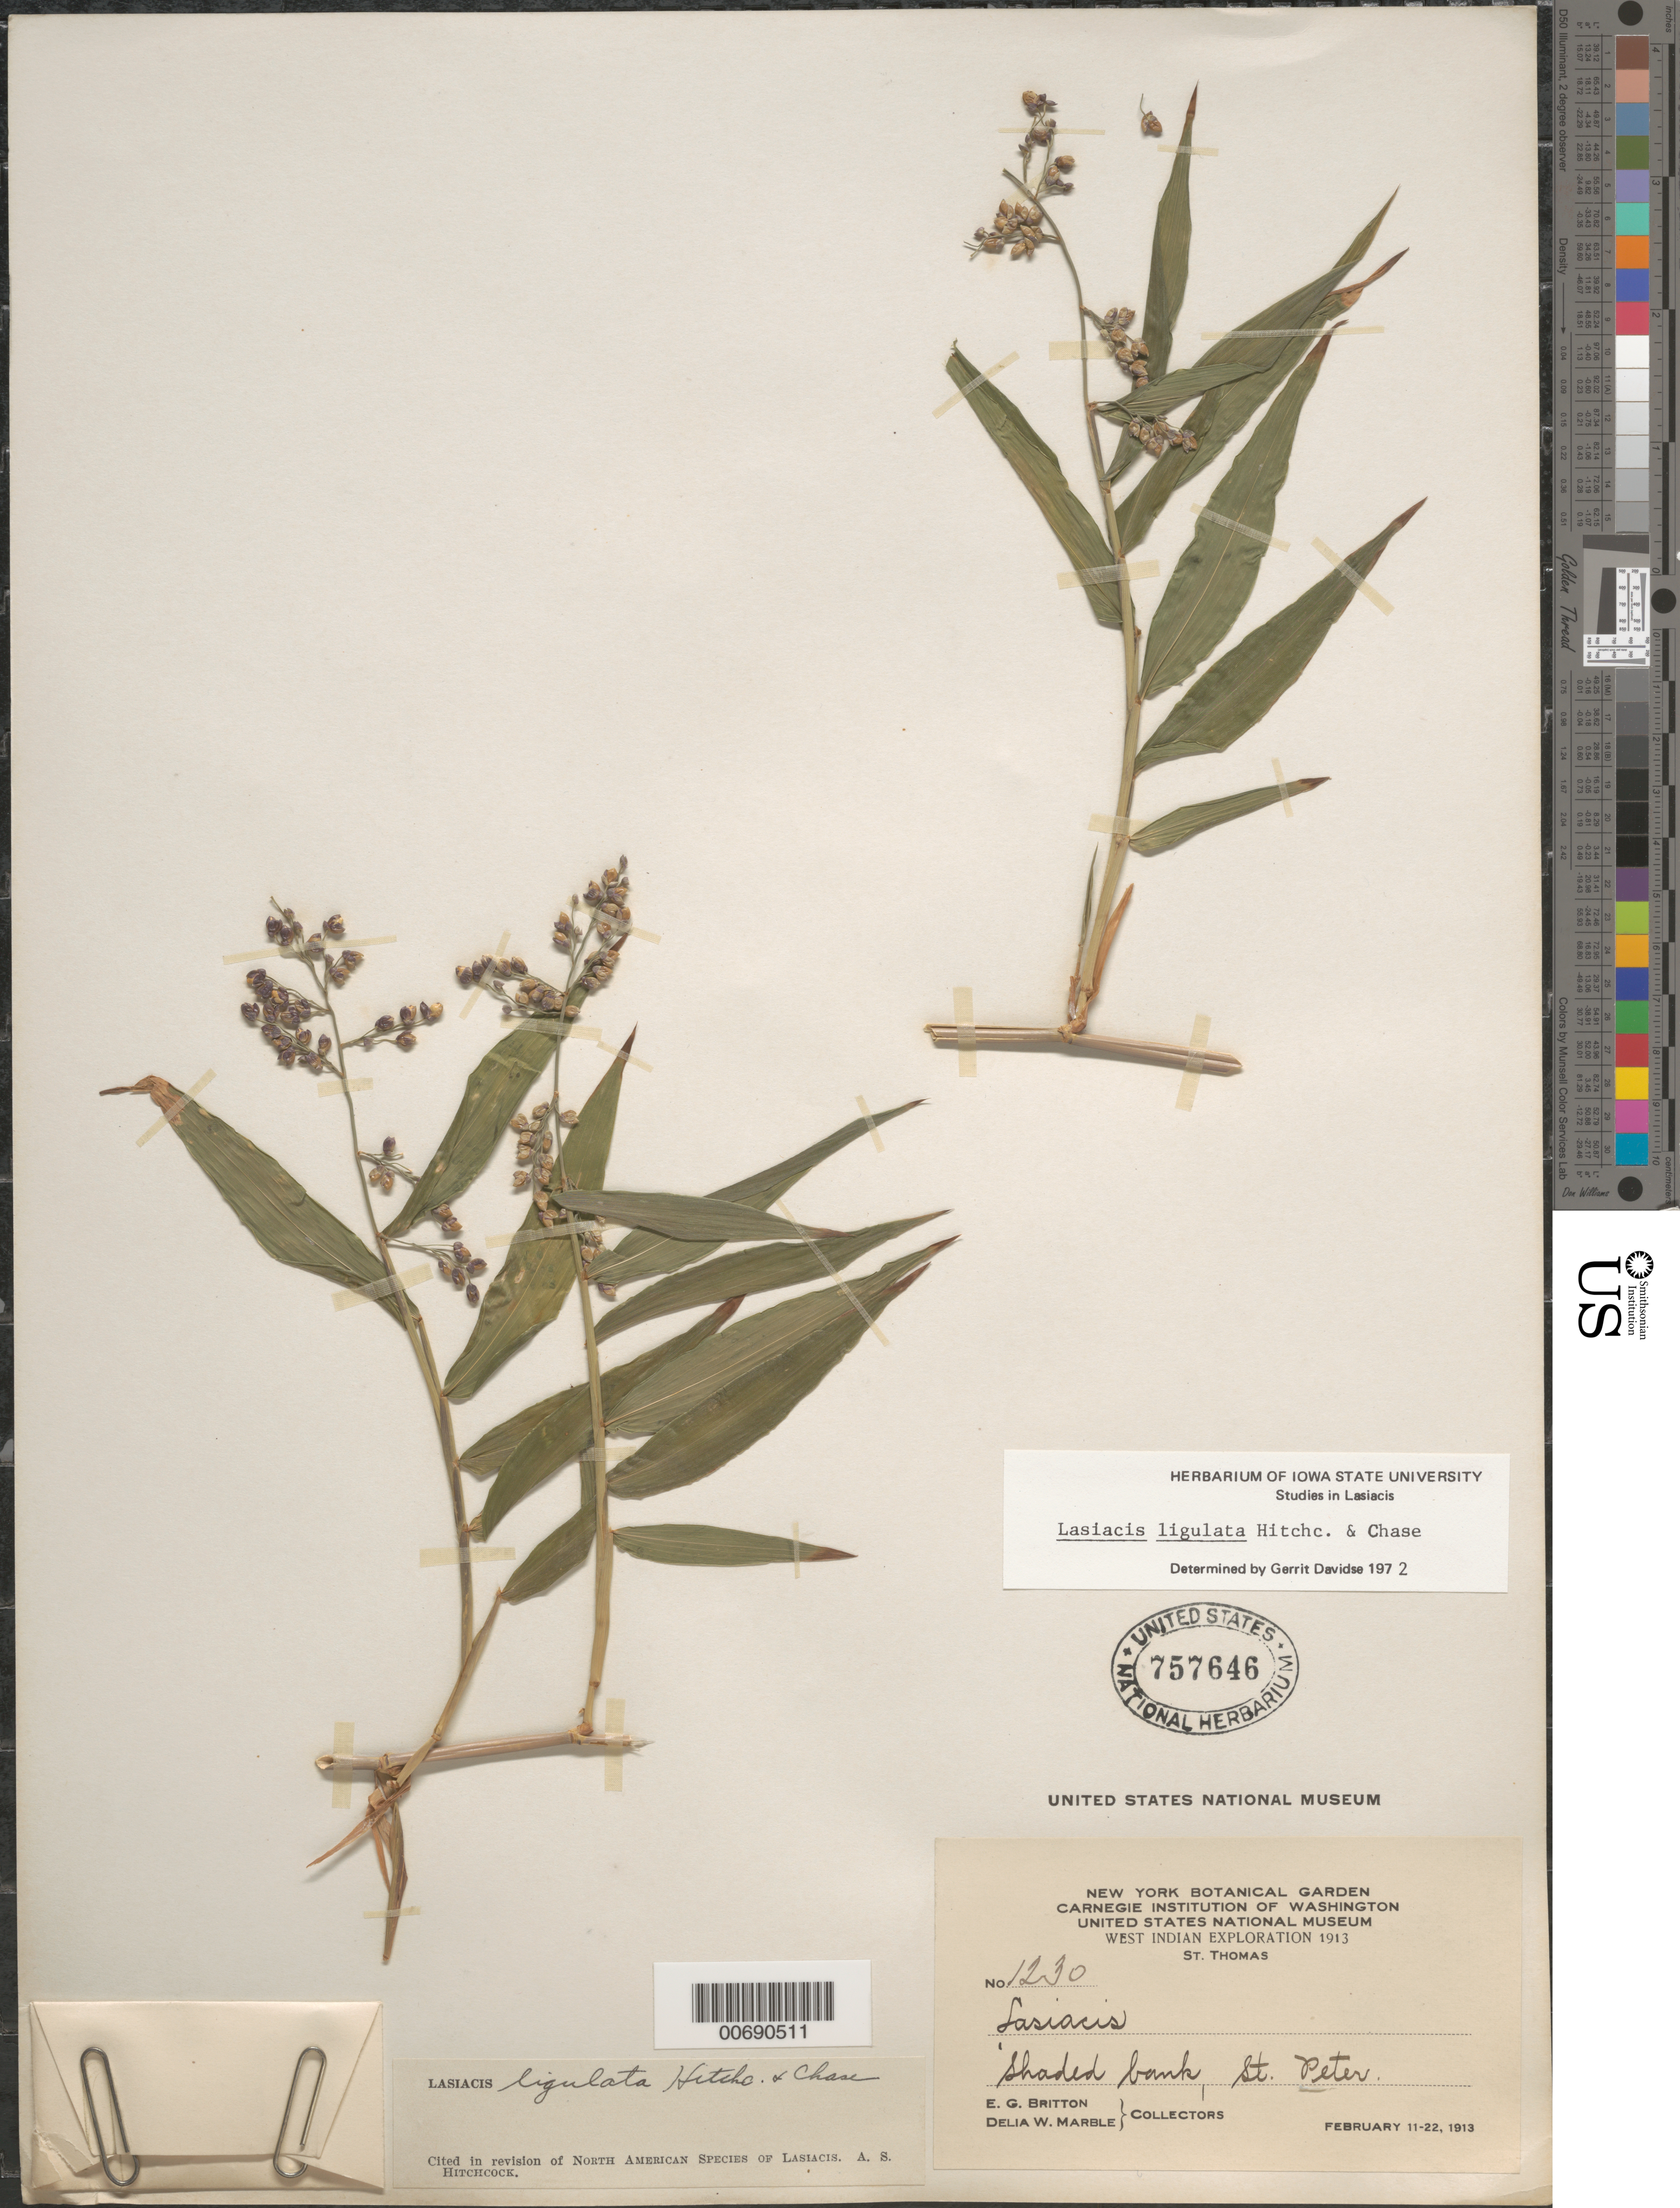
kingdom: Plantae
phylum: Tracheophyta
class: Liliopsida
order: Poales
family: Poaceae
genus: Lasiacis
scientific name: Lasiacis ligulata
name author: Hitchc. & Chase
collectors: E. G. Britton & D. W. Marble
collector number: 1230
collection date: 1913-02-11/1913-02-22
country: U.S. Virgin Islands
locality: West Indian Exploration 1913. St. Thomas. Shaded bank, St. Peter.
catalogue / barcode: US 757646